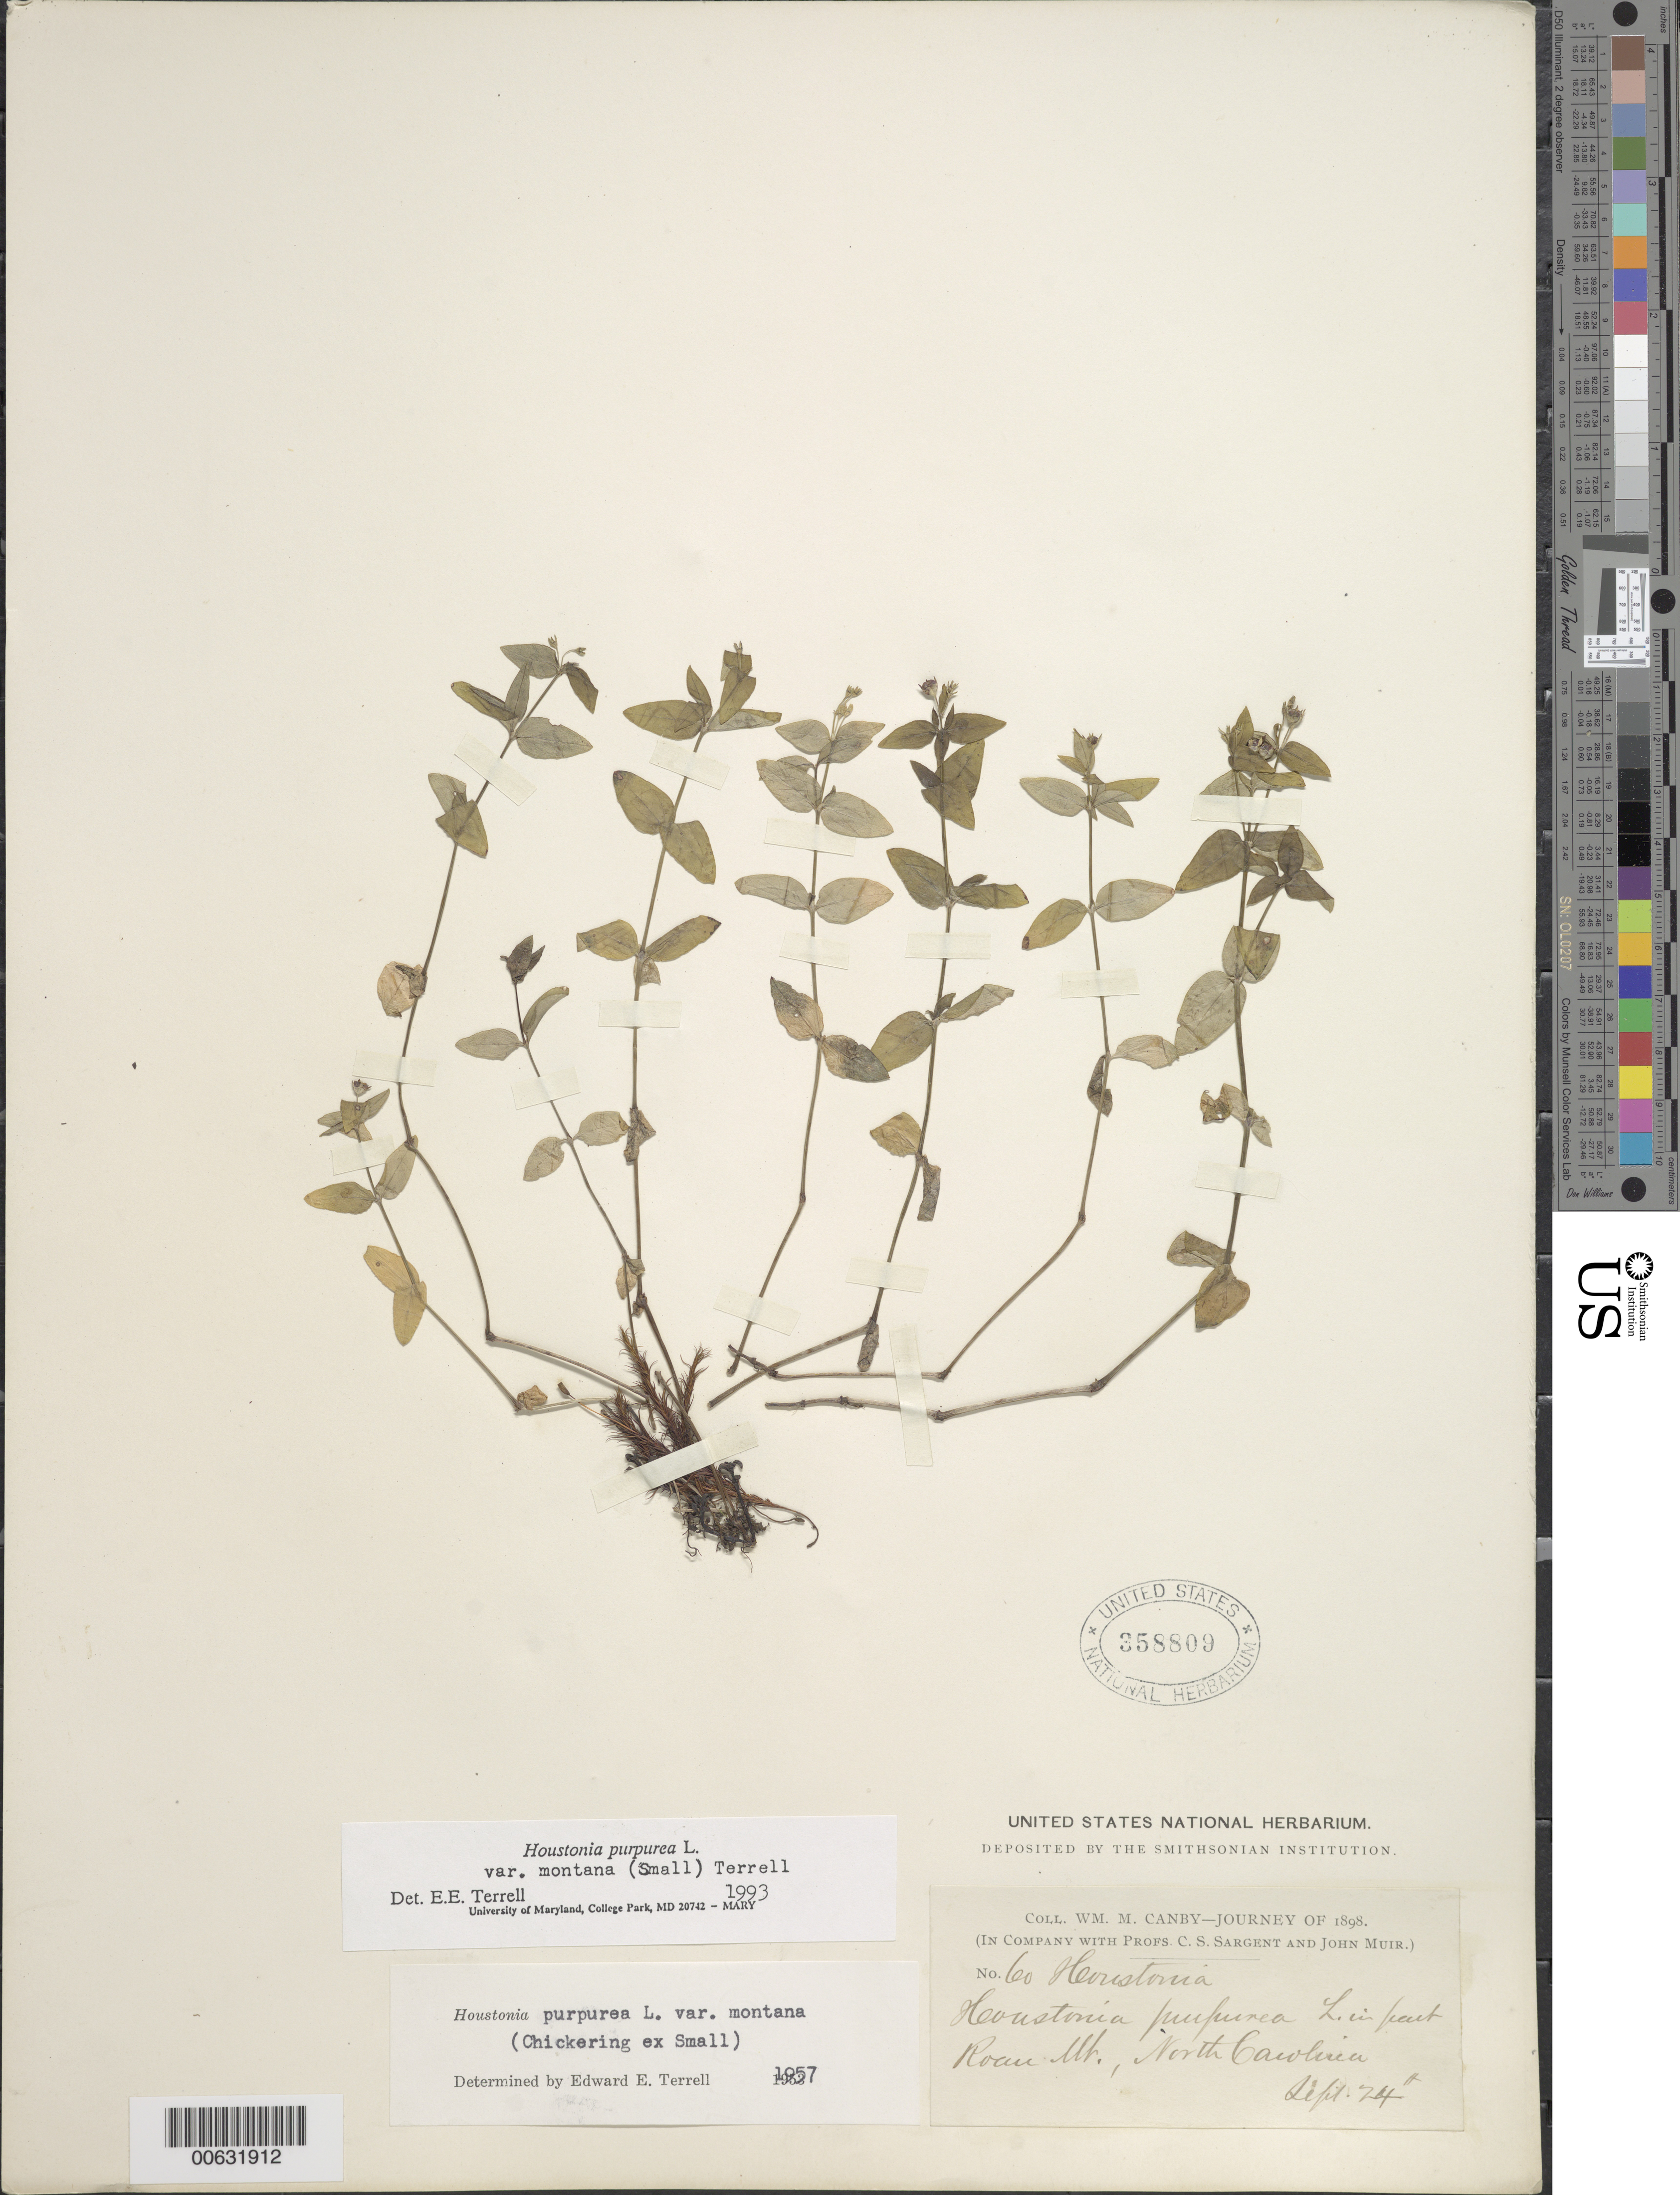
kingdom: Plantae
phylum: Tracheophyta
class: Magnoliopsida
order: Gentianales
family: Rubiaceae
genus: Houstonia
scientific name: Houstonia purpurea var. montana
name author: (Small) Terrell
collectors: W. M. Canby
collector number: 60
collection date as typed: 24 Sep 1898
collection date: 1898-09-24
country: United States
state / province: North Carolina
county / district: Mitchell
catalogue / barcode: US 358809